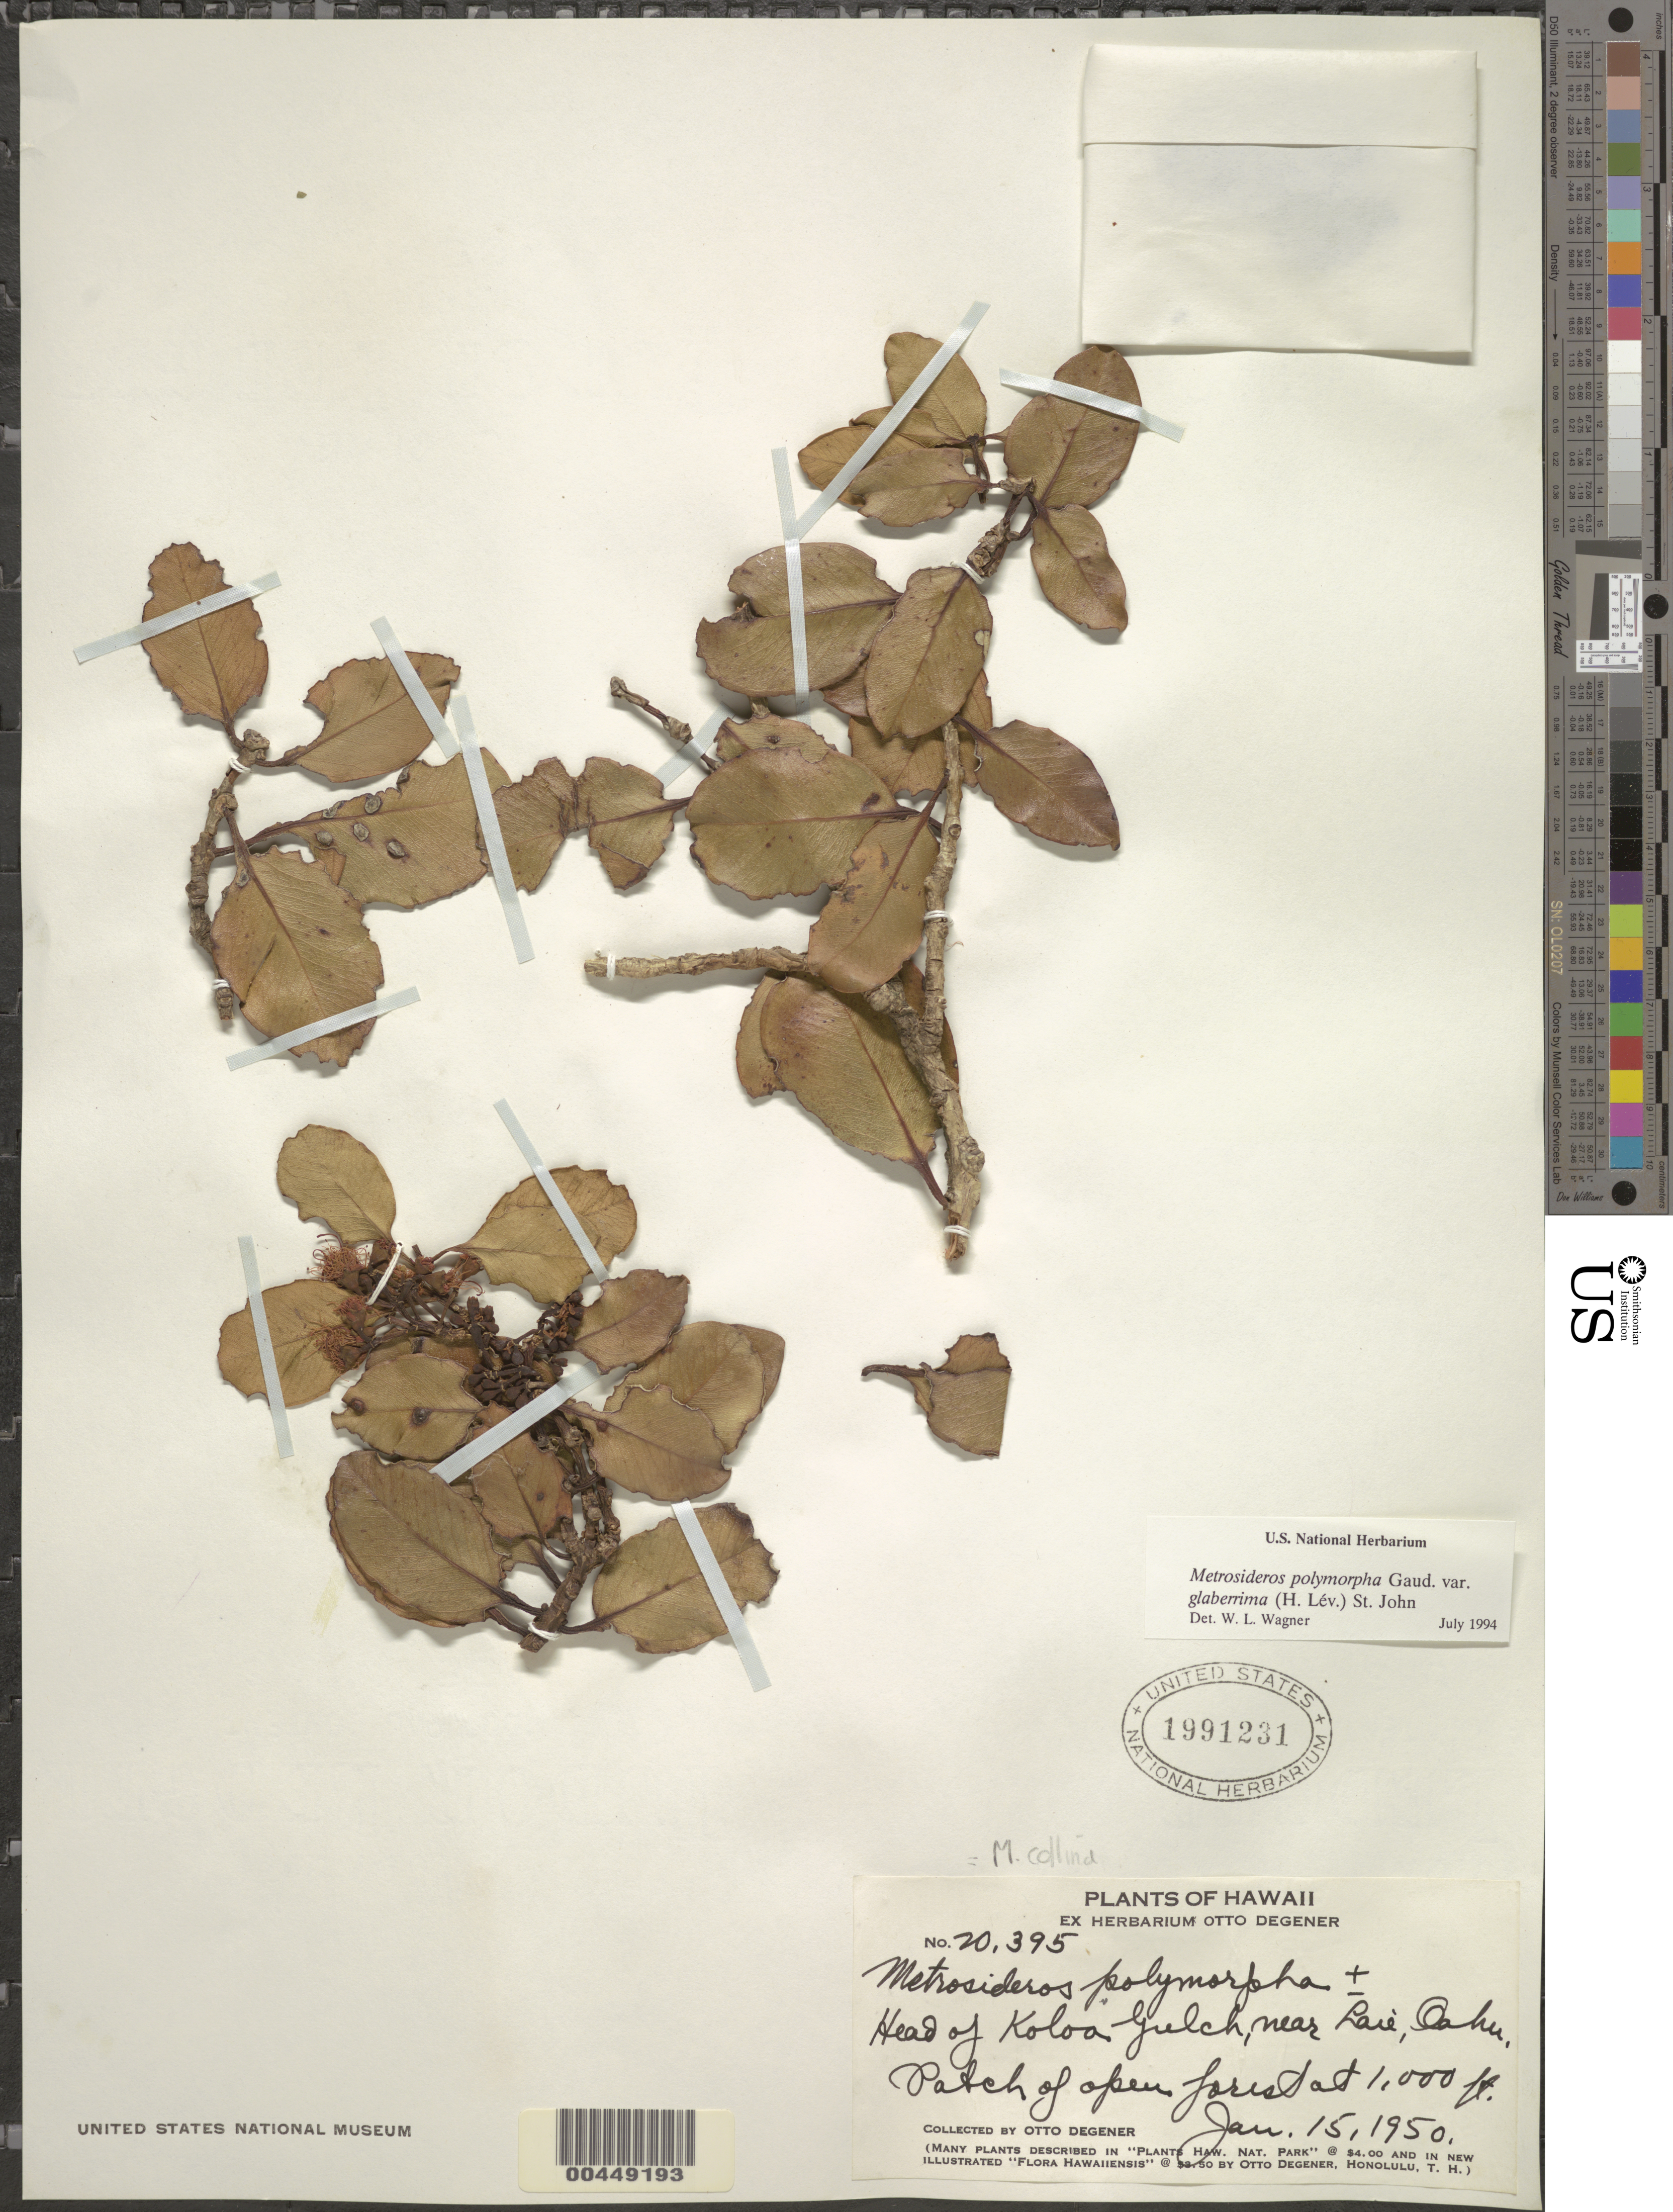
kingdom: Plantae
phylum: Tracheophyta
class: Magnoliopsida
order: Myrtales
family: Myrtaceae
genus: Metrosideros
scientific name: Metrosideros polymorpha var. glaberrima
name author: (H. Lév.) H. St. John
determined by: Wagner, W. L., (BOT), Smithsonian Institution - National Museum of Natural History (UNITED STATES)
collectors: O. Degener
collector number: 20395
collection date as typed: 15 Jan 1950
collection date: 1950-01-15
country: United States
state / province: Hawaii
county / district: Honolulu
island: Oahu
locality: Head of Koloa Gulch, near Laie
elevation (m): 305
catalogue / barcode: US 1991231